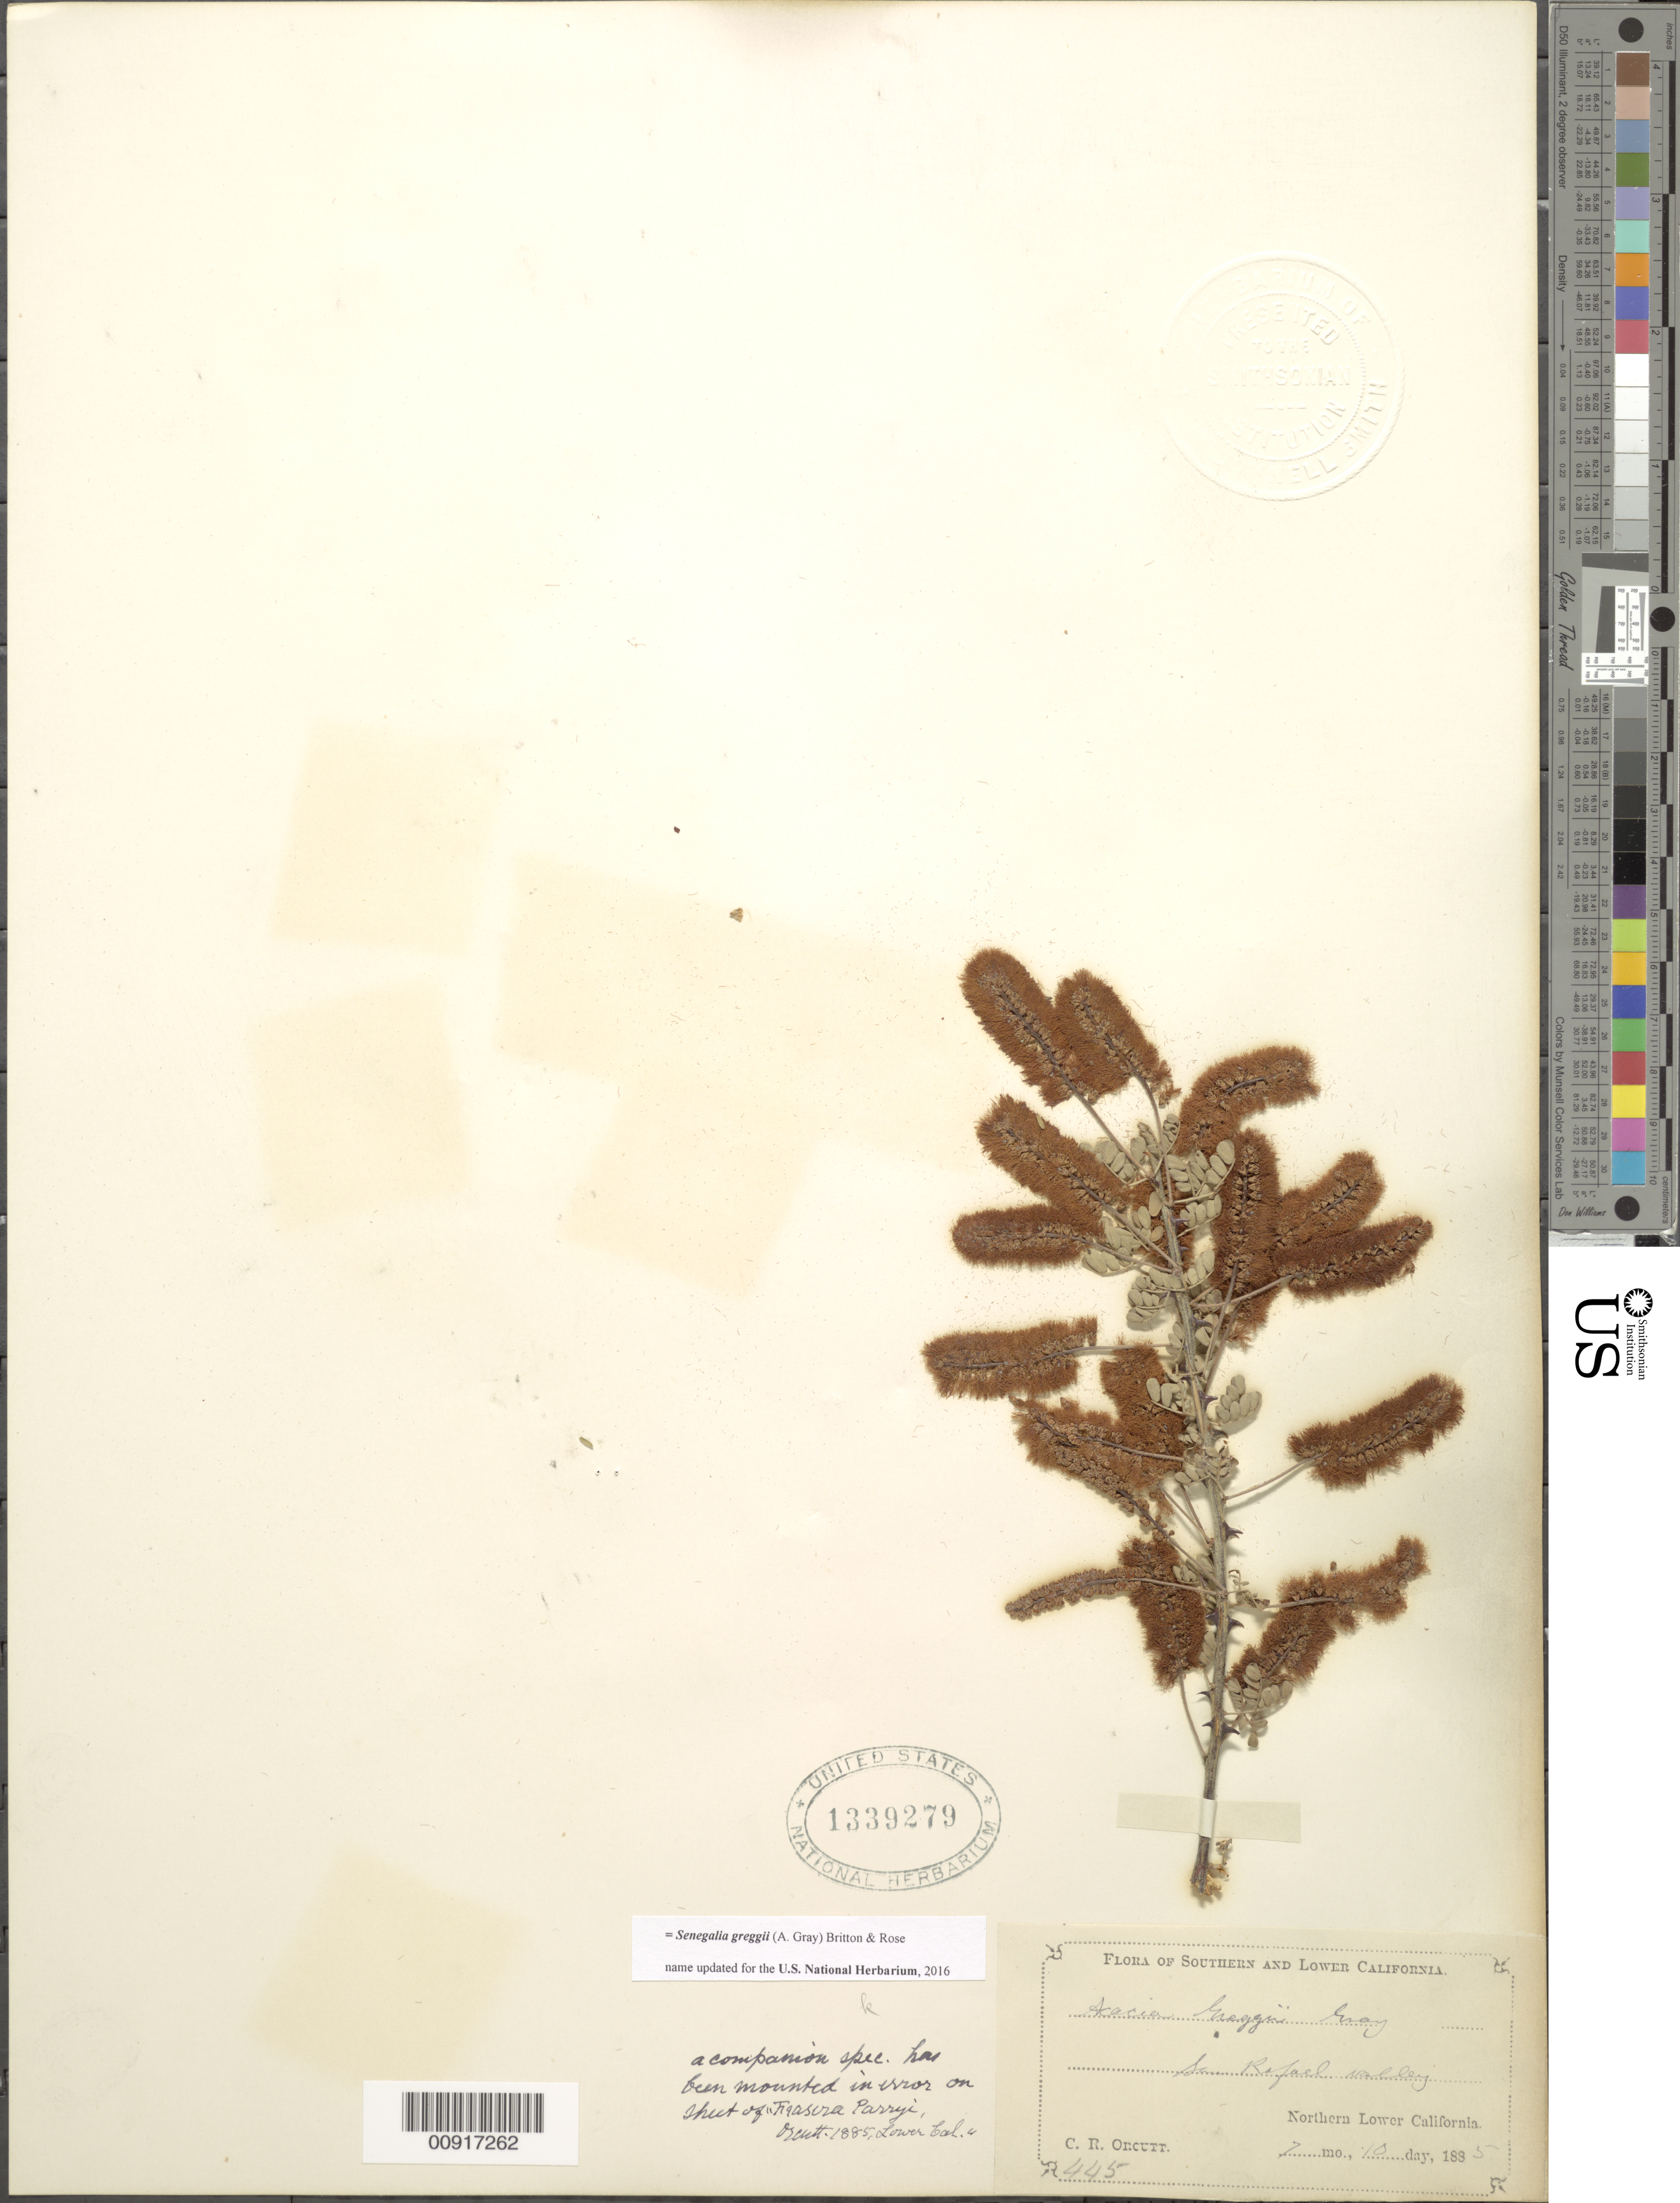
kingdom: Plantae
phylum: Tracheophyta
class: Magnoliopsida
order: Fabales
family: Fabaceae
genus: Senegalia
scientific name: Senegalia greggii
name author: (A. Gray) Britton & Rose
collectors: C. R. Orcutt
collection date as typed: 10 Jul 1885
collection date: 1885-07-10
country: Mexico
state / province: Baja California Norte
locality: San Rafael Valley, Northern Lower California.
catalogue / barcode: US 1339279